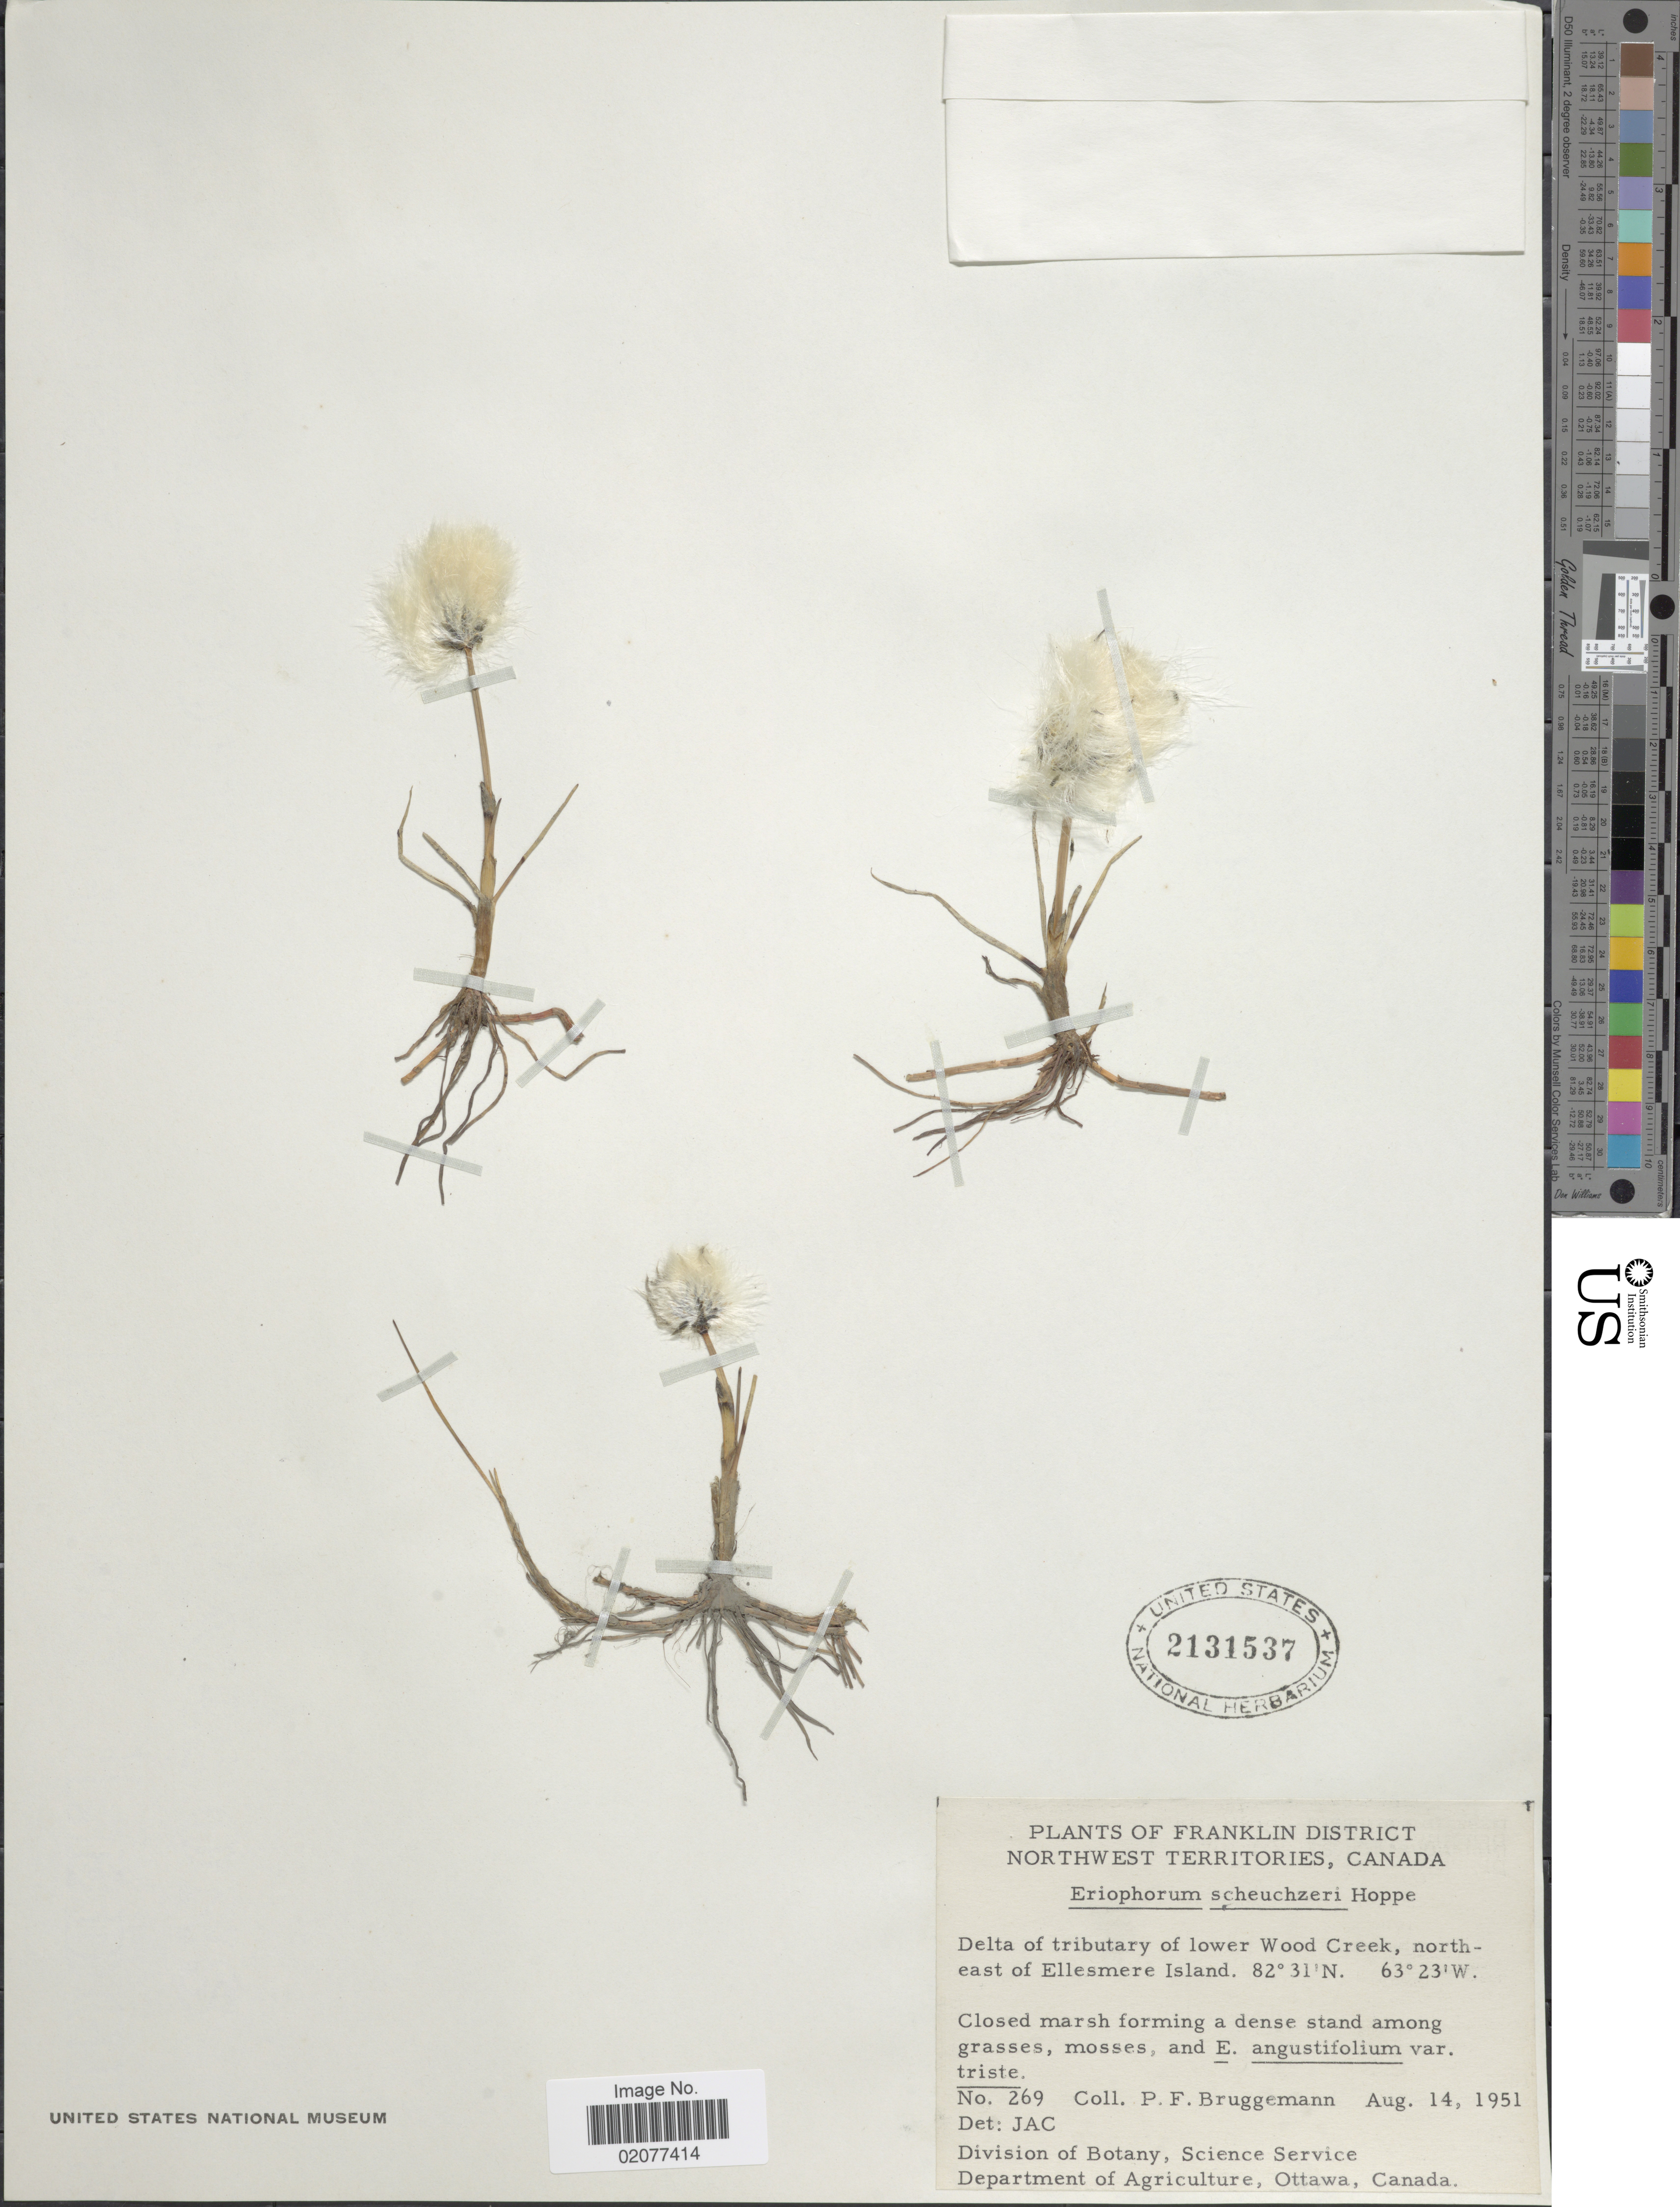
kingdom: Plantae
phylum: Tracheophyta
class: Liliopsida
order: Poales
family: Cyperaceae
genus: Eriophorum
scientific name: Eriophorum scheuchzeri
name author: Hoppe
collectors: P. Bruggemann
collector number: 269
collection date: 1951-08-14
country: Canada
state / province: Northwest Territories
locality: Franklin District, Northwest Territories, Canada. Delta of tributary of lower Wood Creek, north-east of Ellesmere Island.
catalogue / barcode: US 2131537